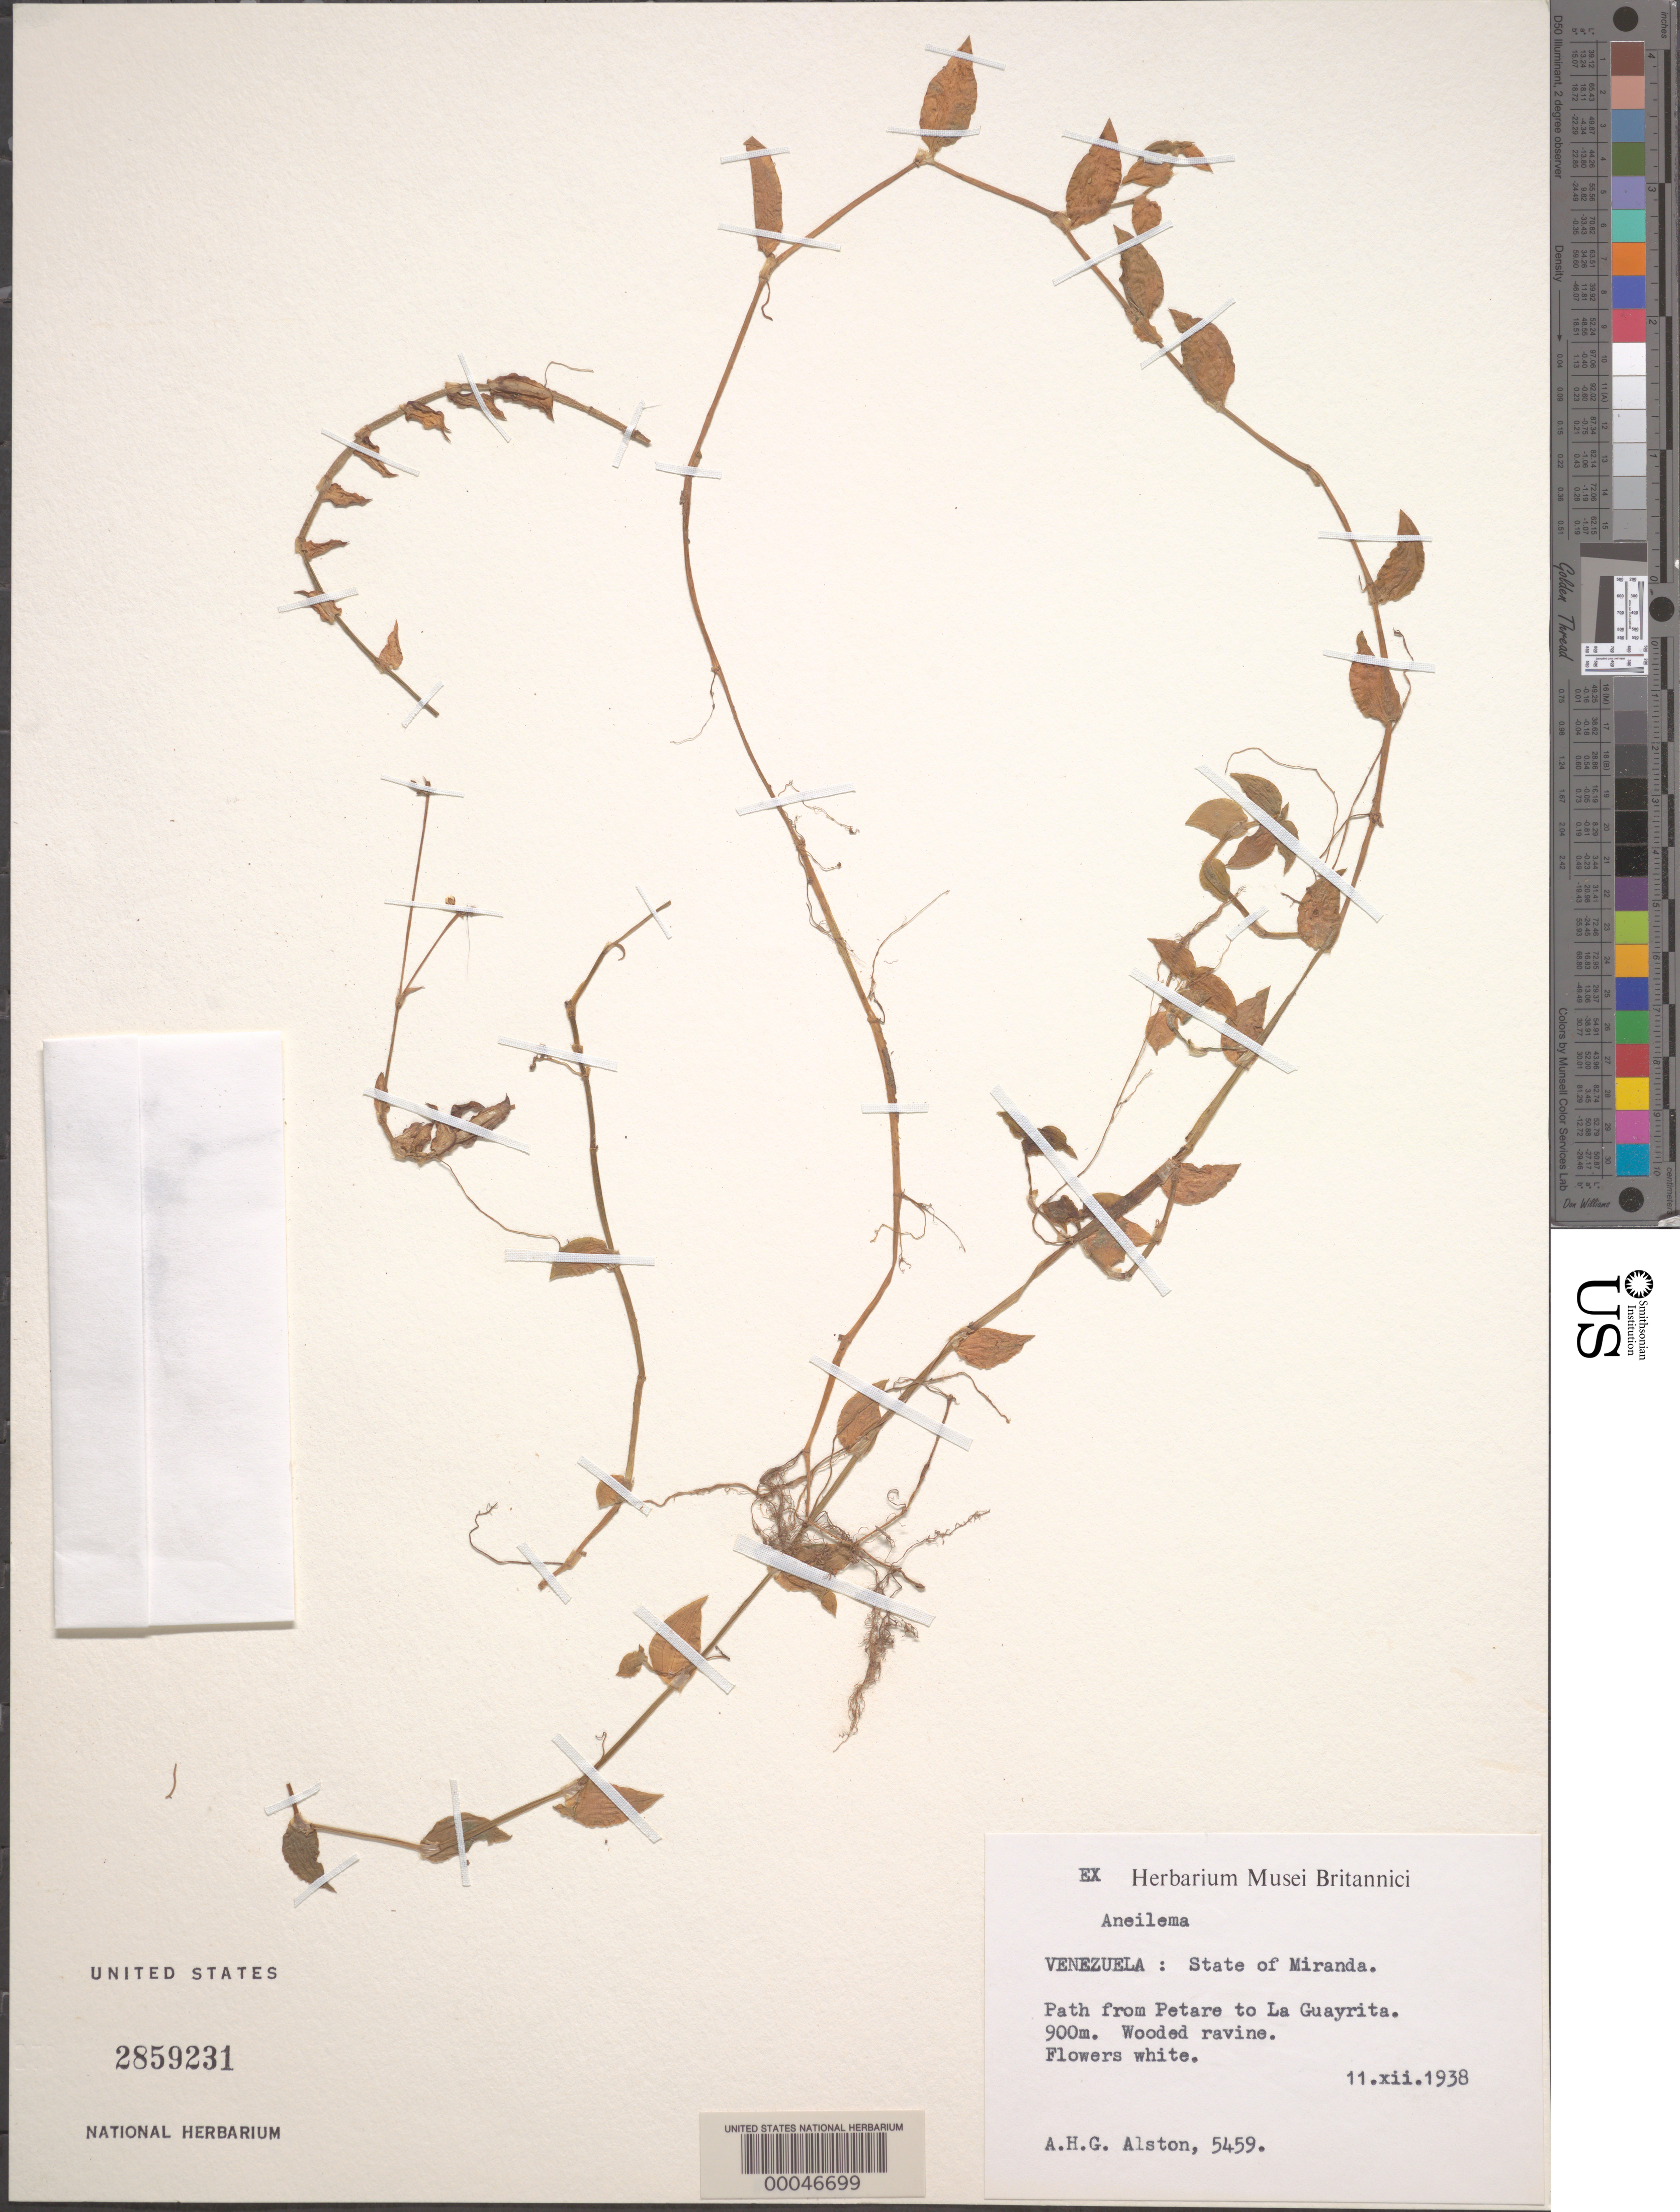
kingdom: Plantae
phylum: Tracheophyta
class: Liliopsida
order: Commelinales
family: Commelinaceae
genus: Callisia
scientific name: Callisia cordifolia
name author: (Sw.) E.S. Anderson & Woodson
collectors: A. H. Alston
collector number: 5459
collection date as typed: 11 Dec 1938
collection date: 1938-12-11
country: Venezuela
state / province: Miranda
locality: Petare towards la guayrita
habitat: Wooded ravine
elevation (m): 900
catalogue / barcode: US 2859231